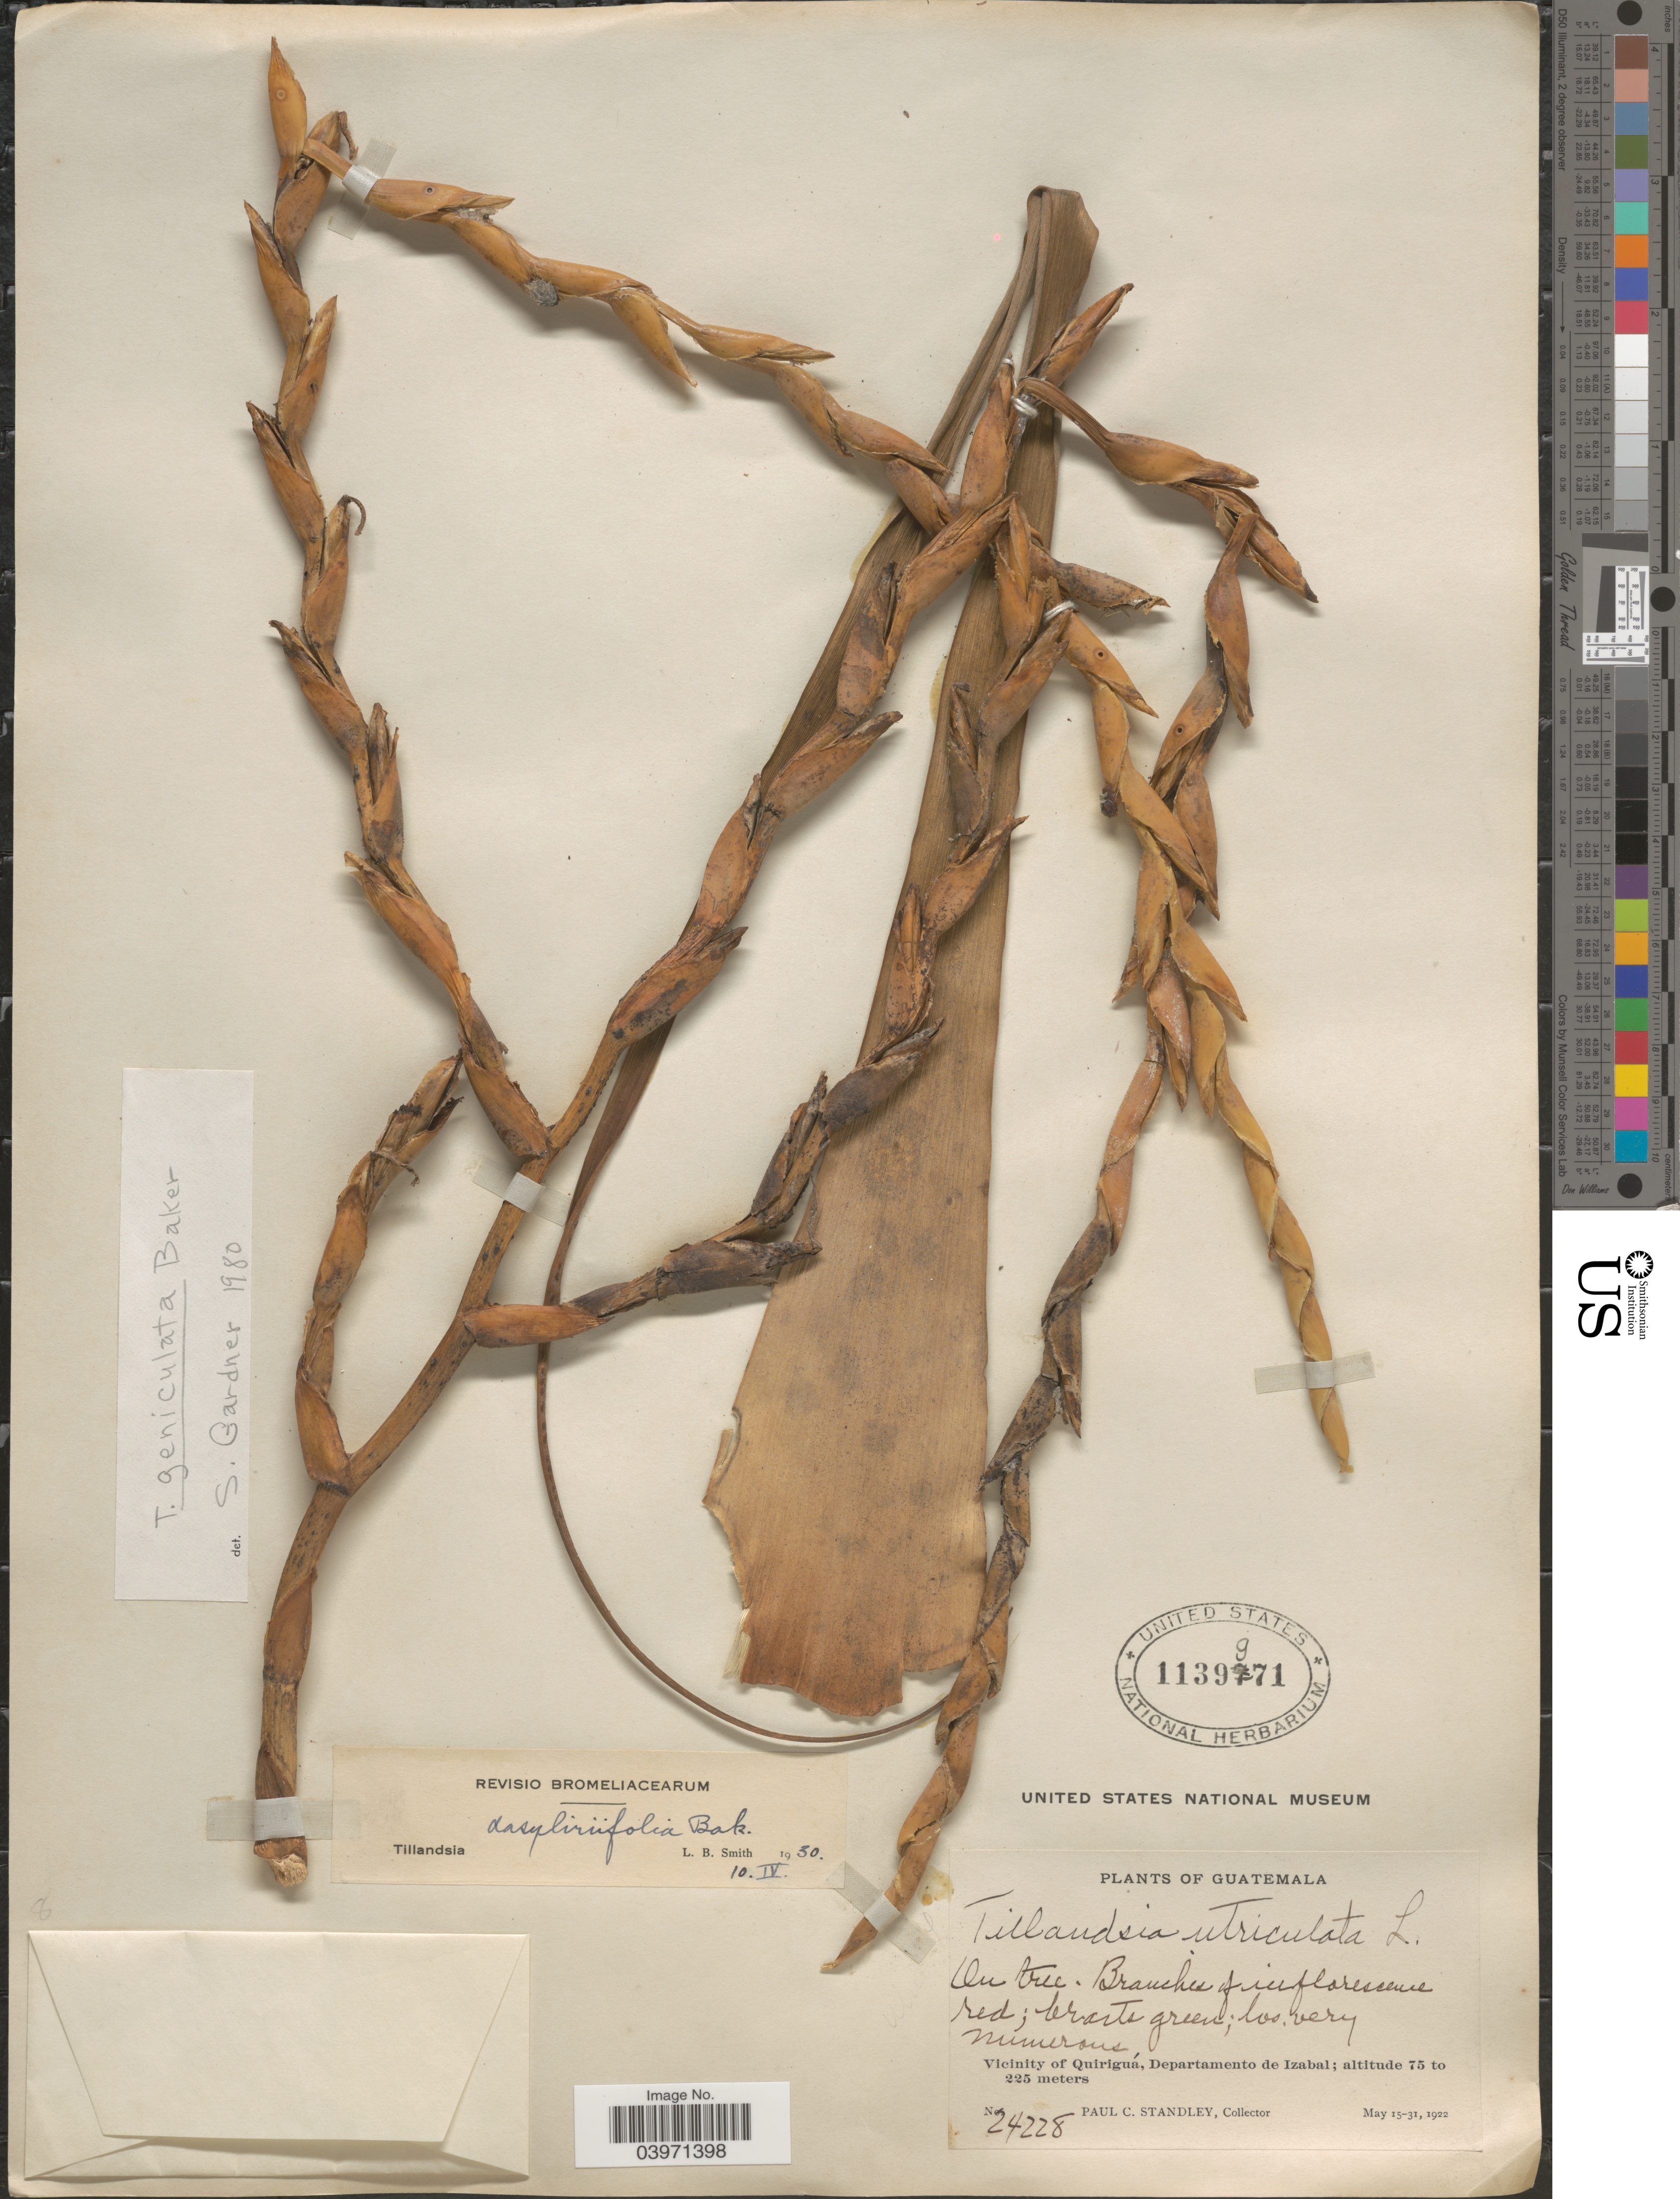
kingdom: Plantae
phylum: Tracheophyta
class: Liliopsida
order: Poales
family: Bromeliaceae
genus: Tillandsia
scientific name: Tillandsia limbata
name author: Schltdl.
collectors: P. C. Standley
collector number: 24228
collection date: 1922-05-15/1922-05-31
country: Guatemala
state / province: Izabal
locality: Vicinity of Quiriguá, Departamento de Izabal.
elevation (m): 75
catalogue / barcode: US 1139971